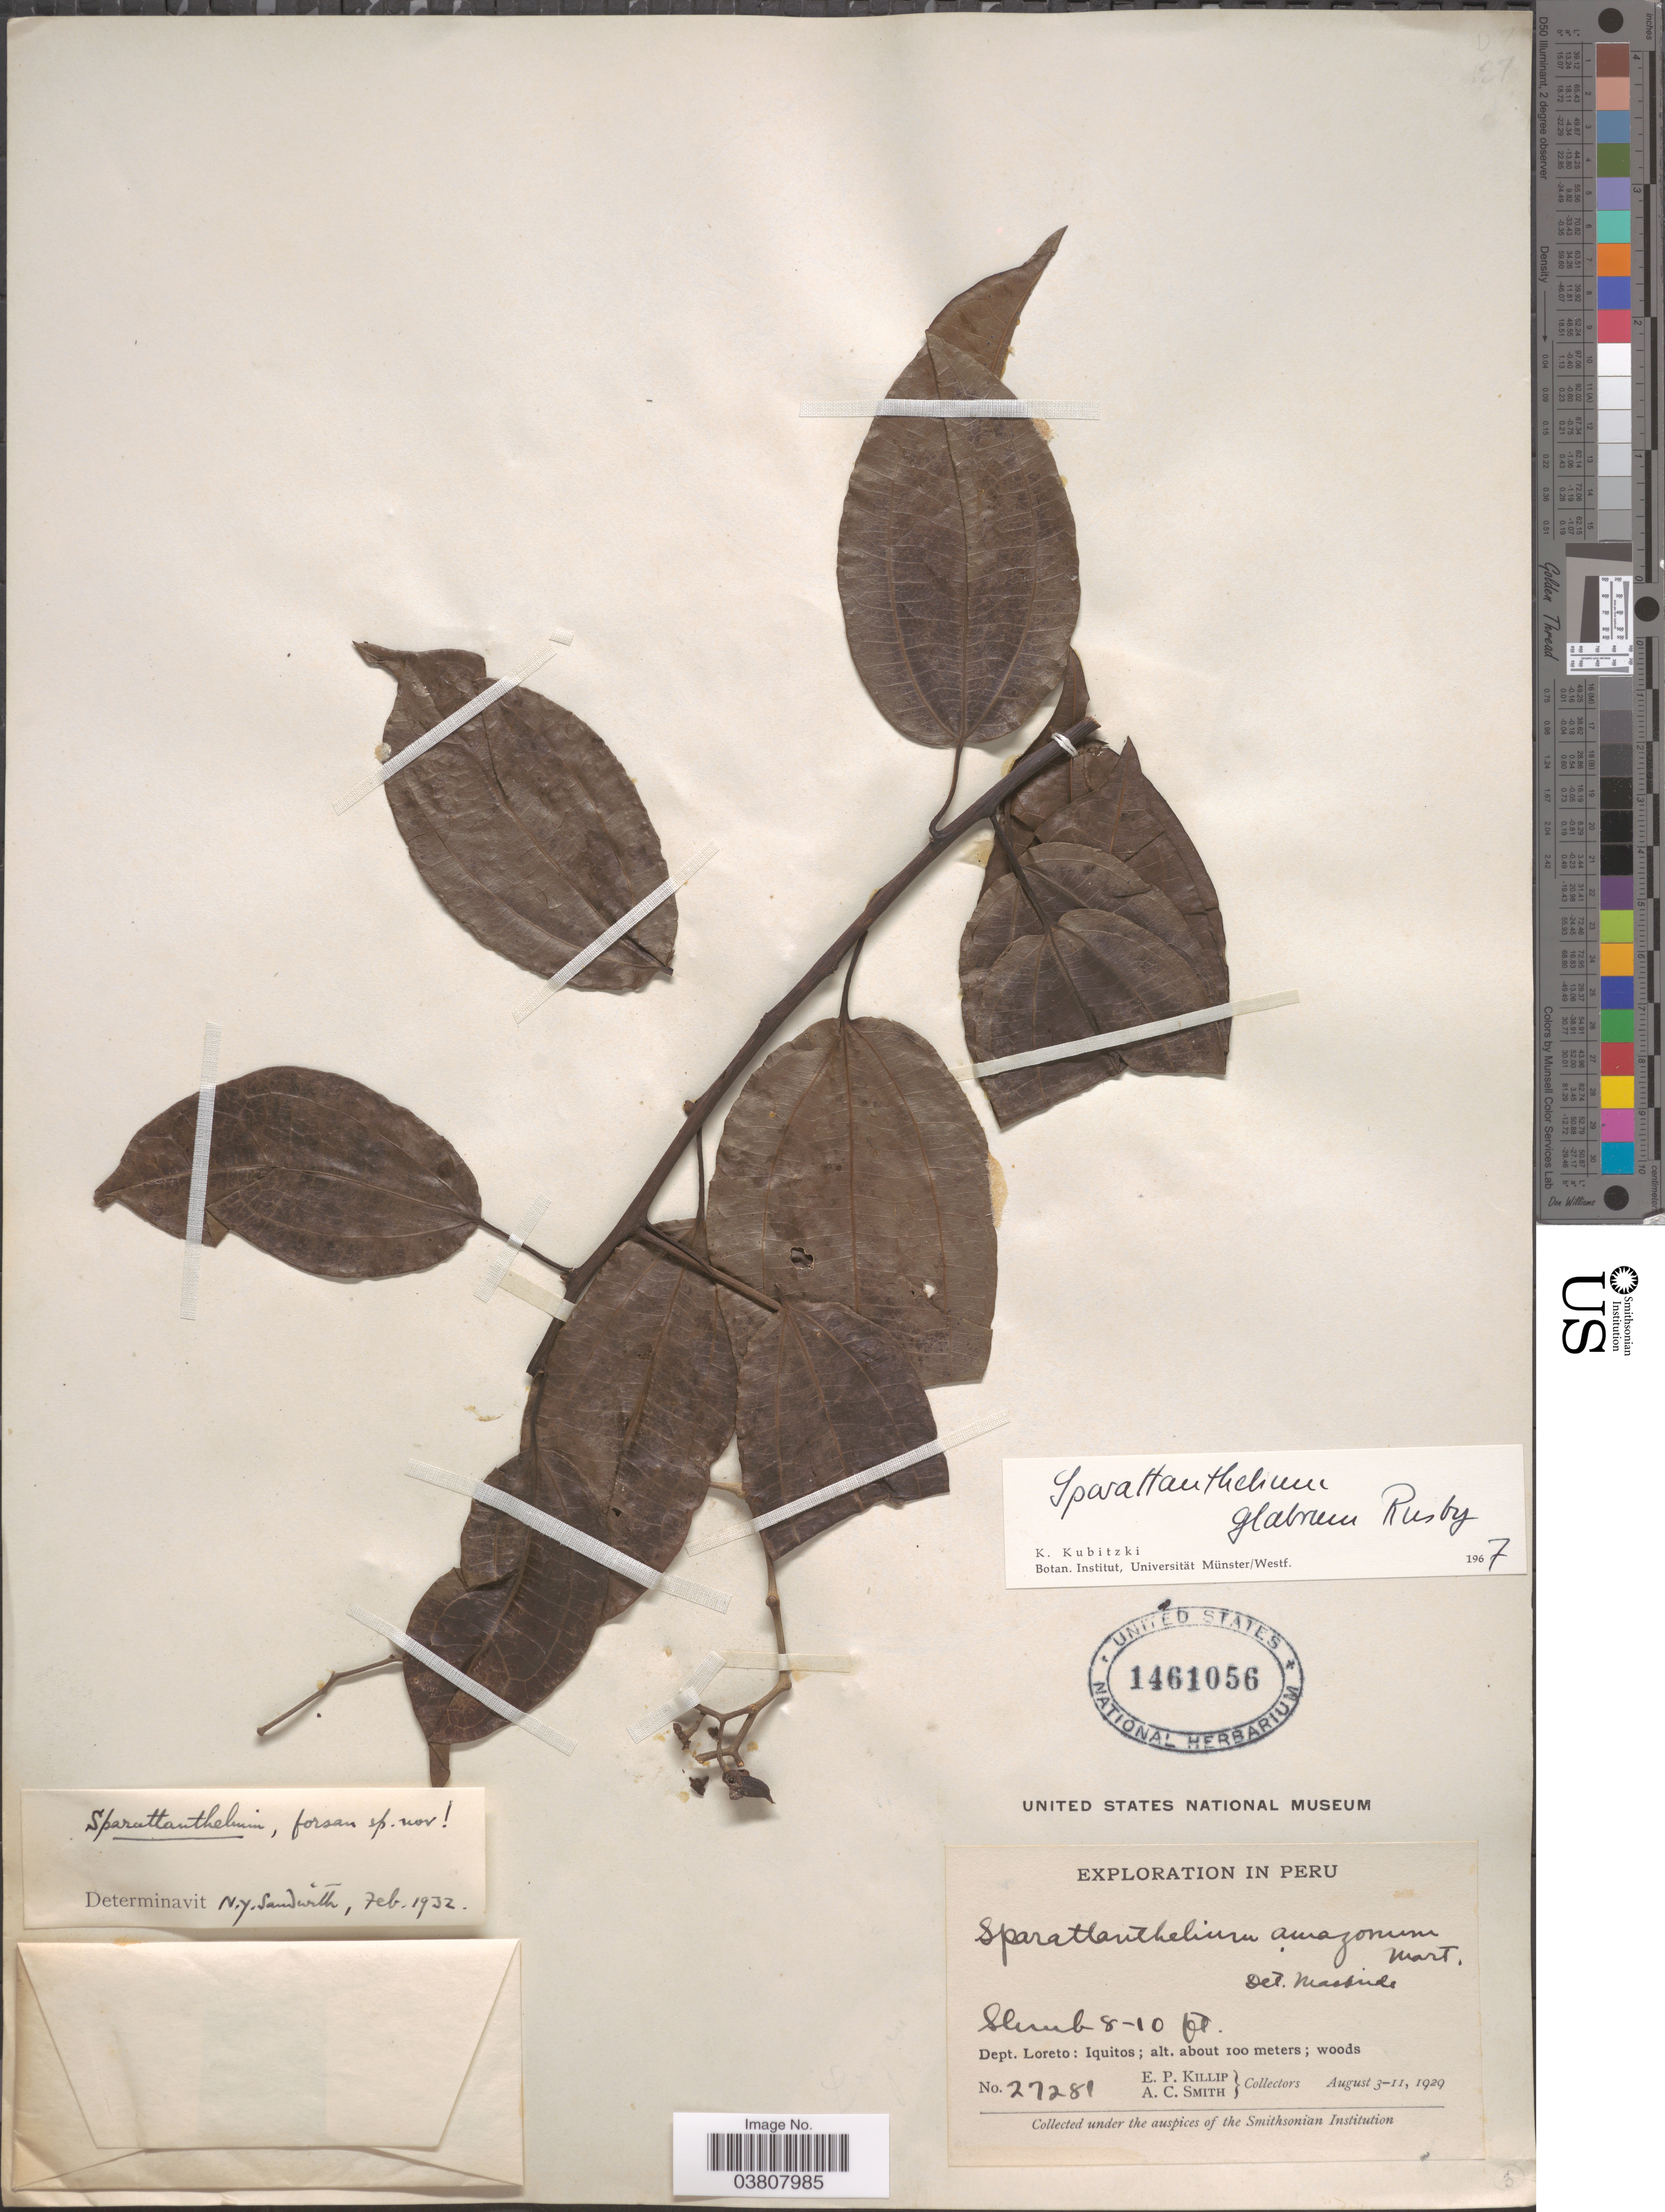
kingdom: Plantae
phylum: Tracheophyta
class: Magnoliopsida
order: Laurales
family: Hernandiaceae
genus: Sparattanthelium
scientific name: Sparattanthelium glabrum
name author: Rusby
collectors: E. P. Killip & A. C. Smith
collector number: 27281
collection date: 1929-08-03/1929-08-11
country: Peru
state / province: Loreto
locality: Dept. Loreto: Iquitos.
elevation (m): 100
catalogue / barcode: US 1461056